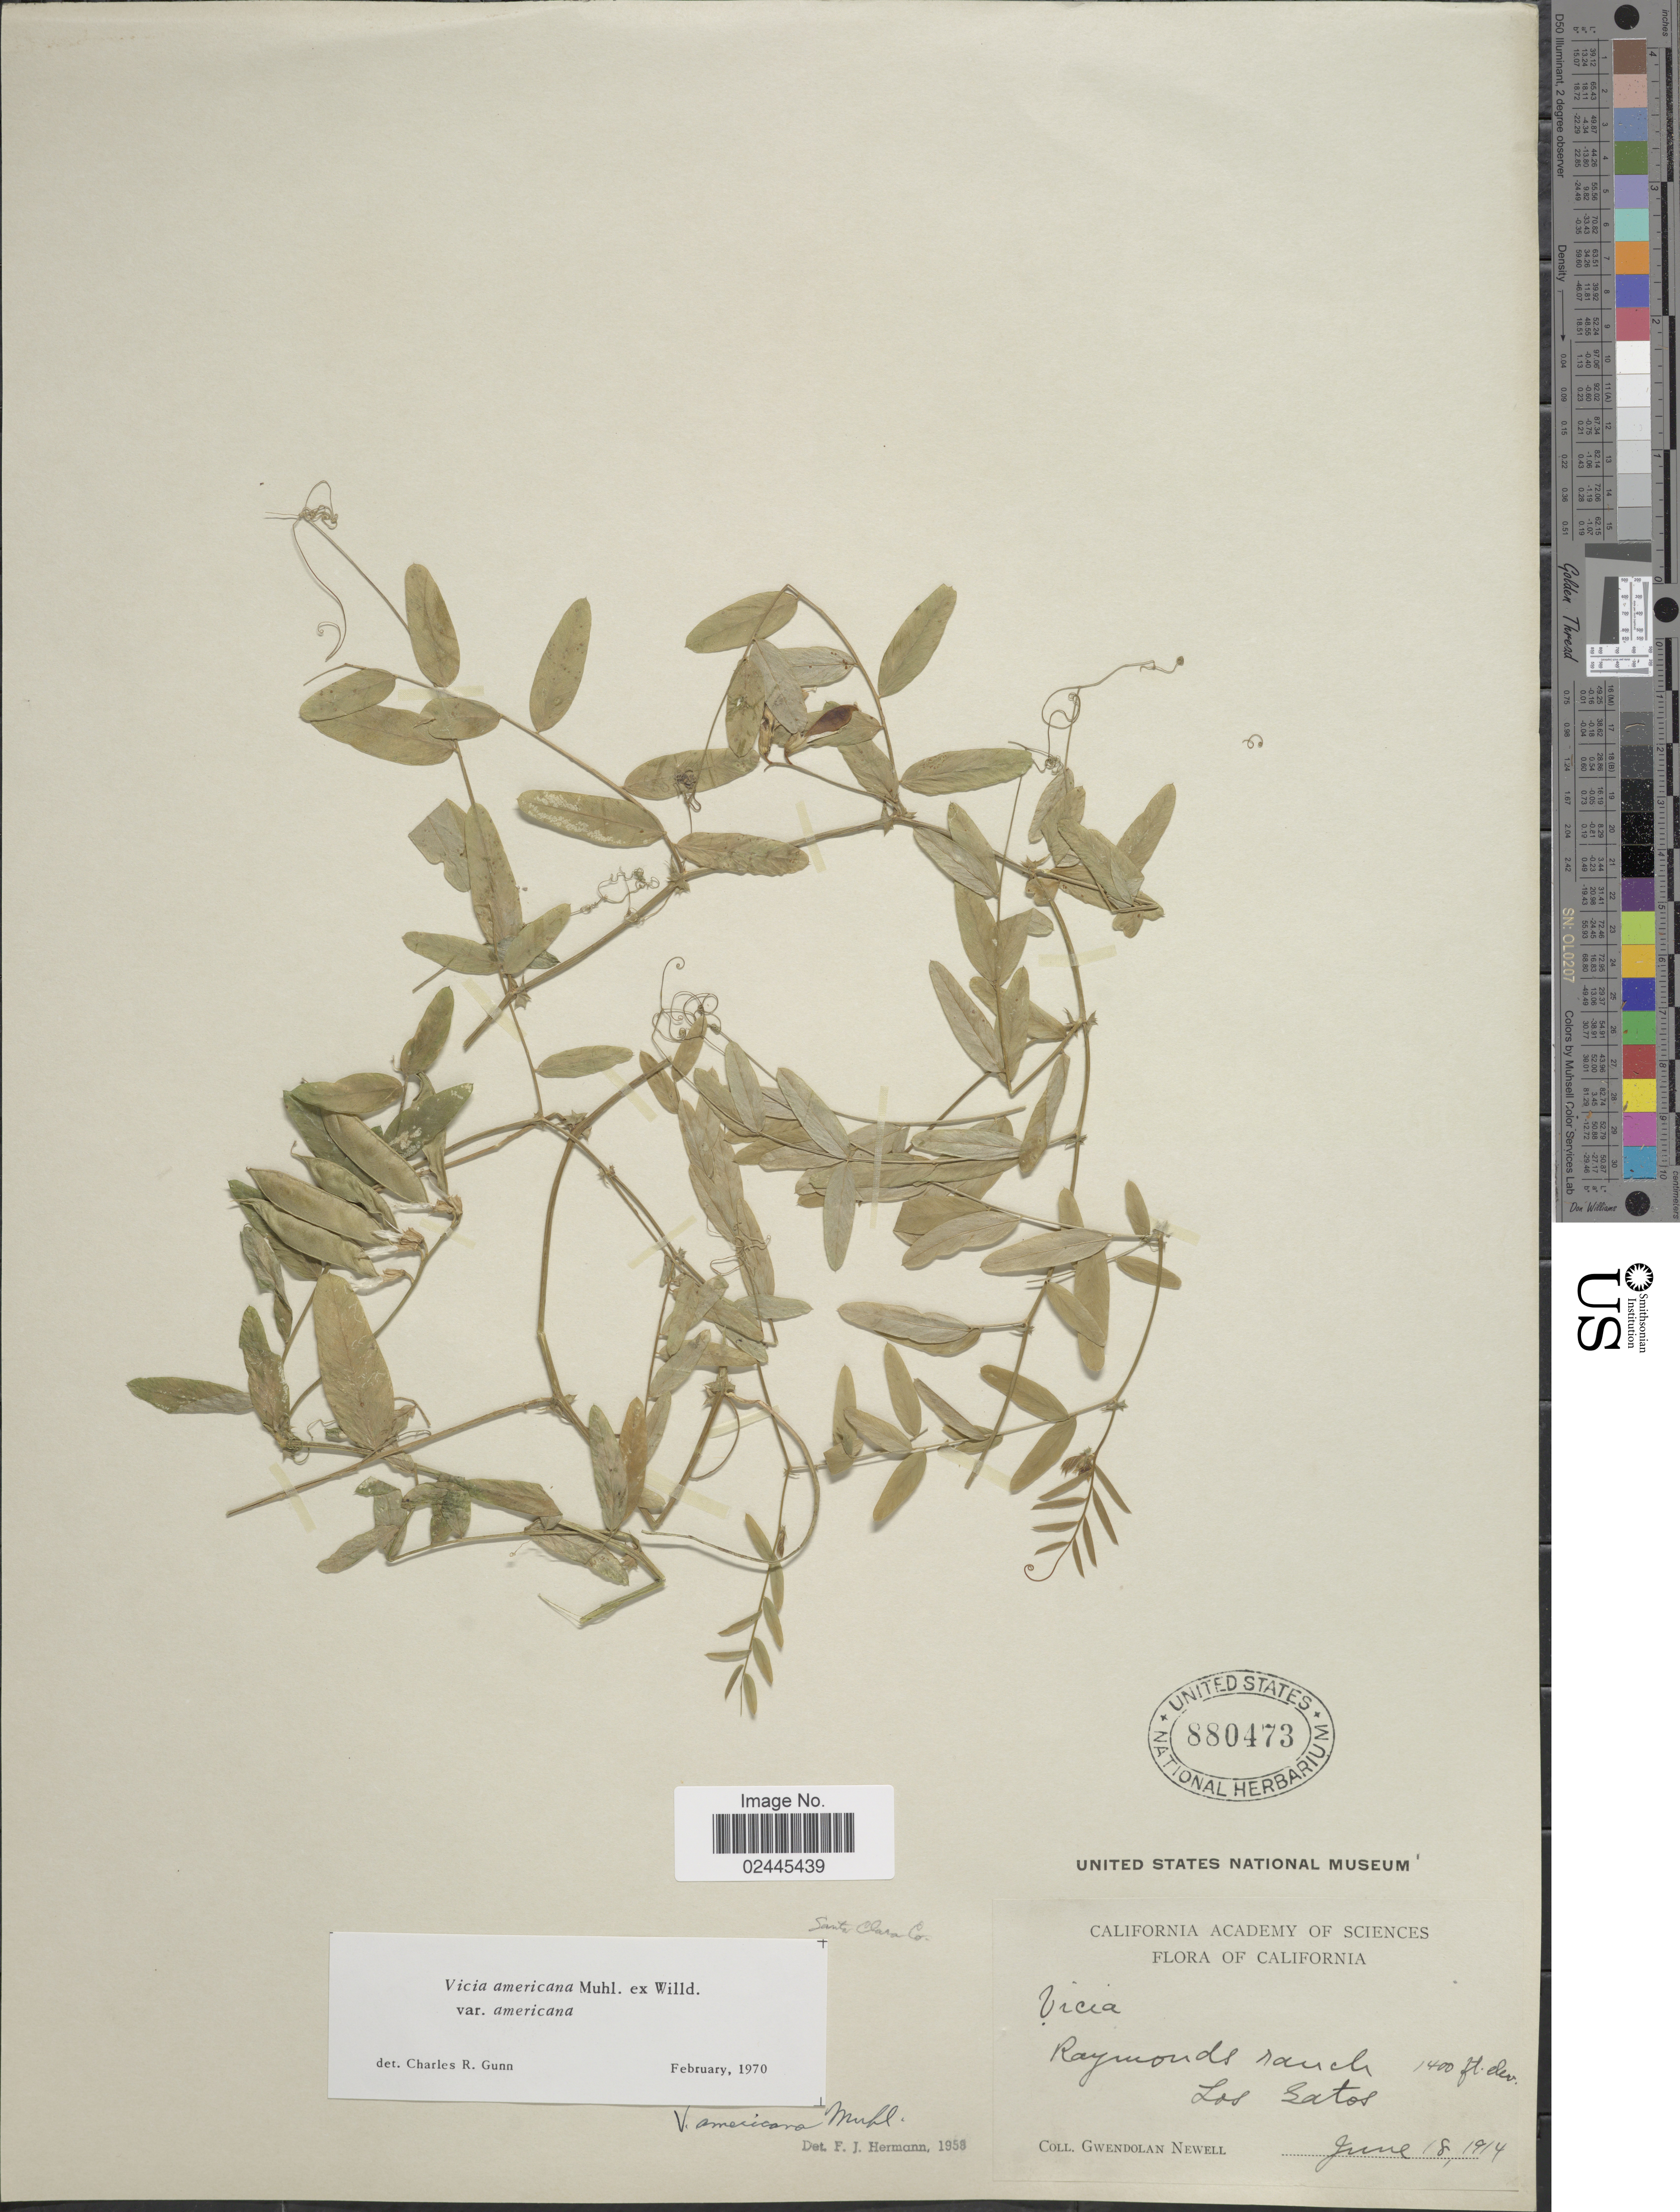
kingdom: Plantae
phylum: Tracheophyta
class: Magnoliopsida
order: Fabales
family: Fabaceae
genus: Vicia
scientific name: Vicia americana var. americana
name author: Muhl. ex Willd.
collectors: G. Newell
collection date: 1914-06-18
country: United States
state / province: California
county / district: Santa Clara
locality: Raymonds ranch, Los Gatos. Santa Clara Co.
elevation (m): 427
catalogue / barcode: US 880473